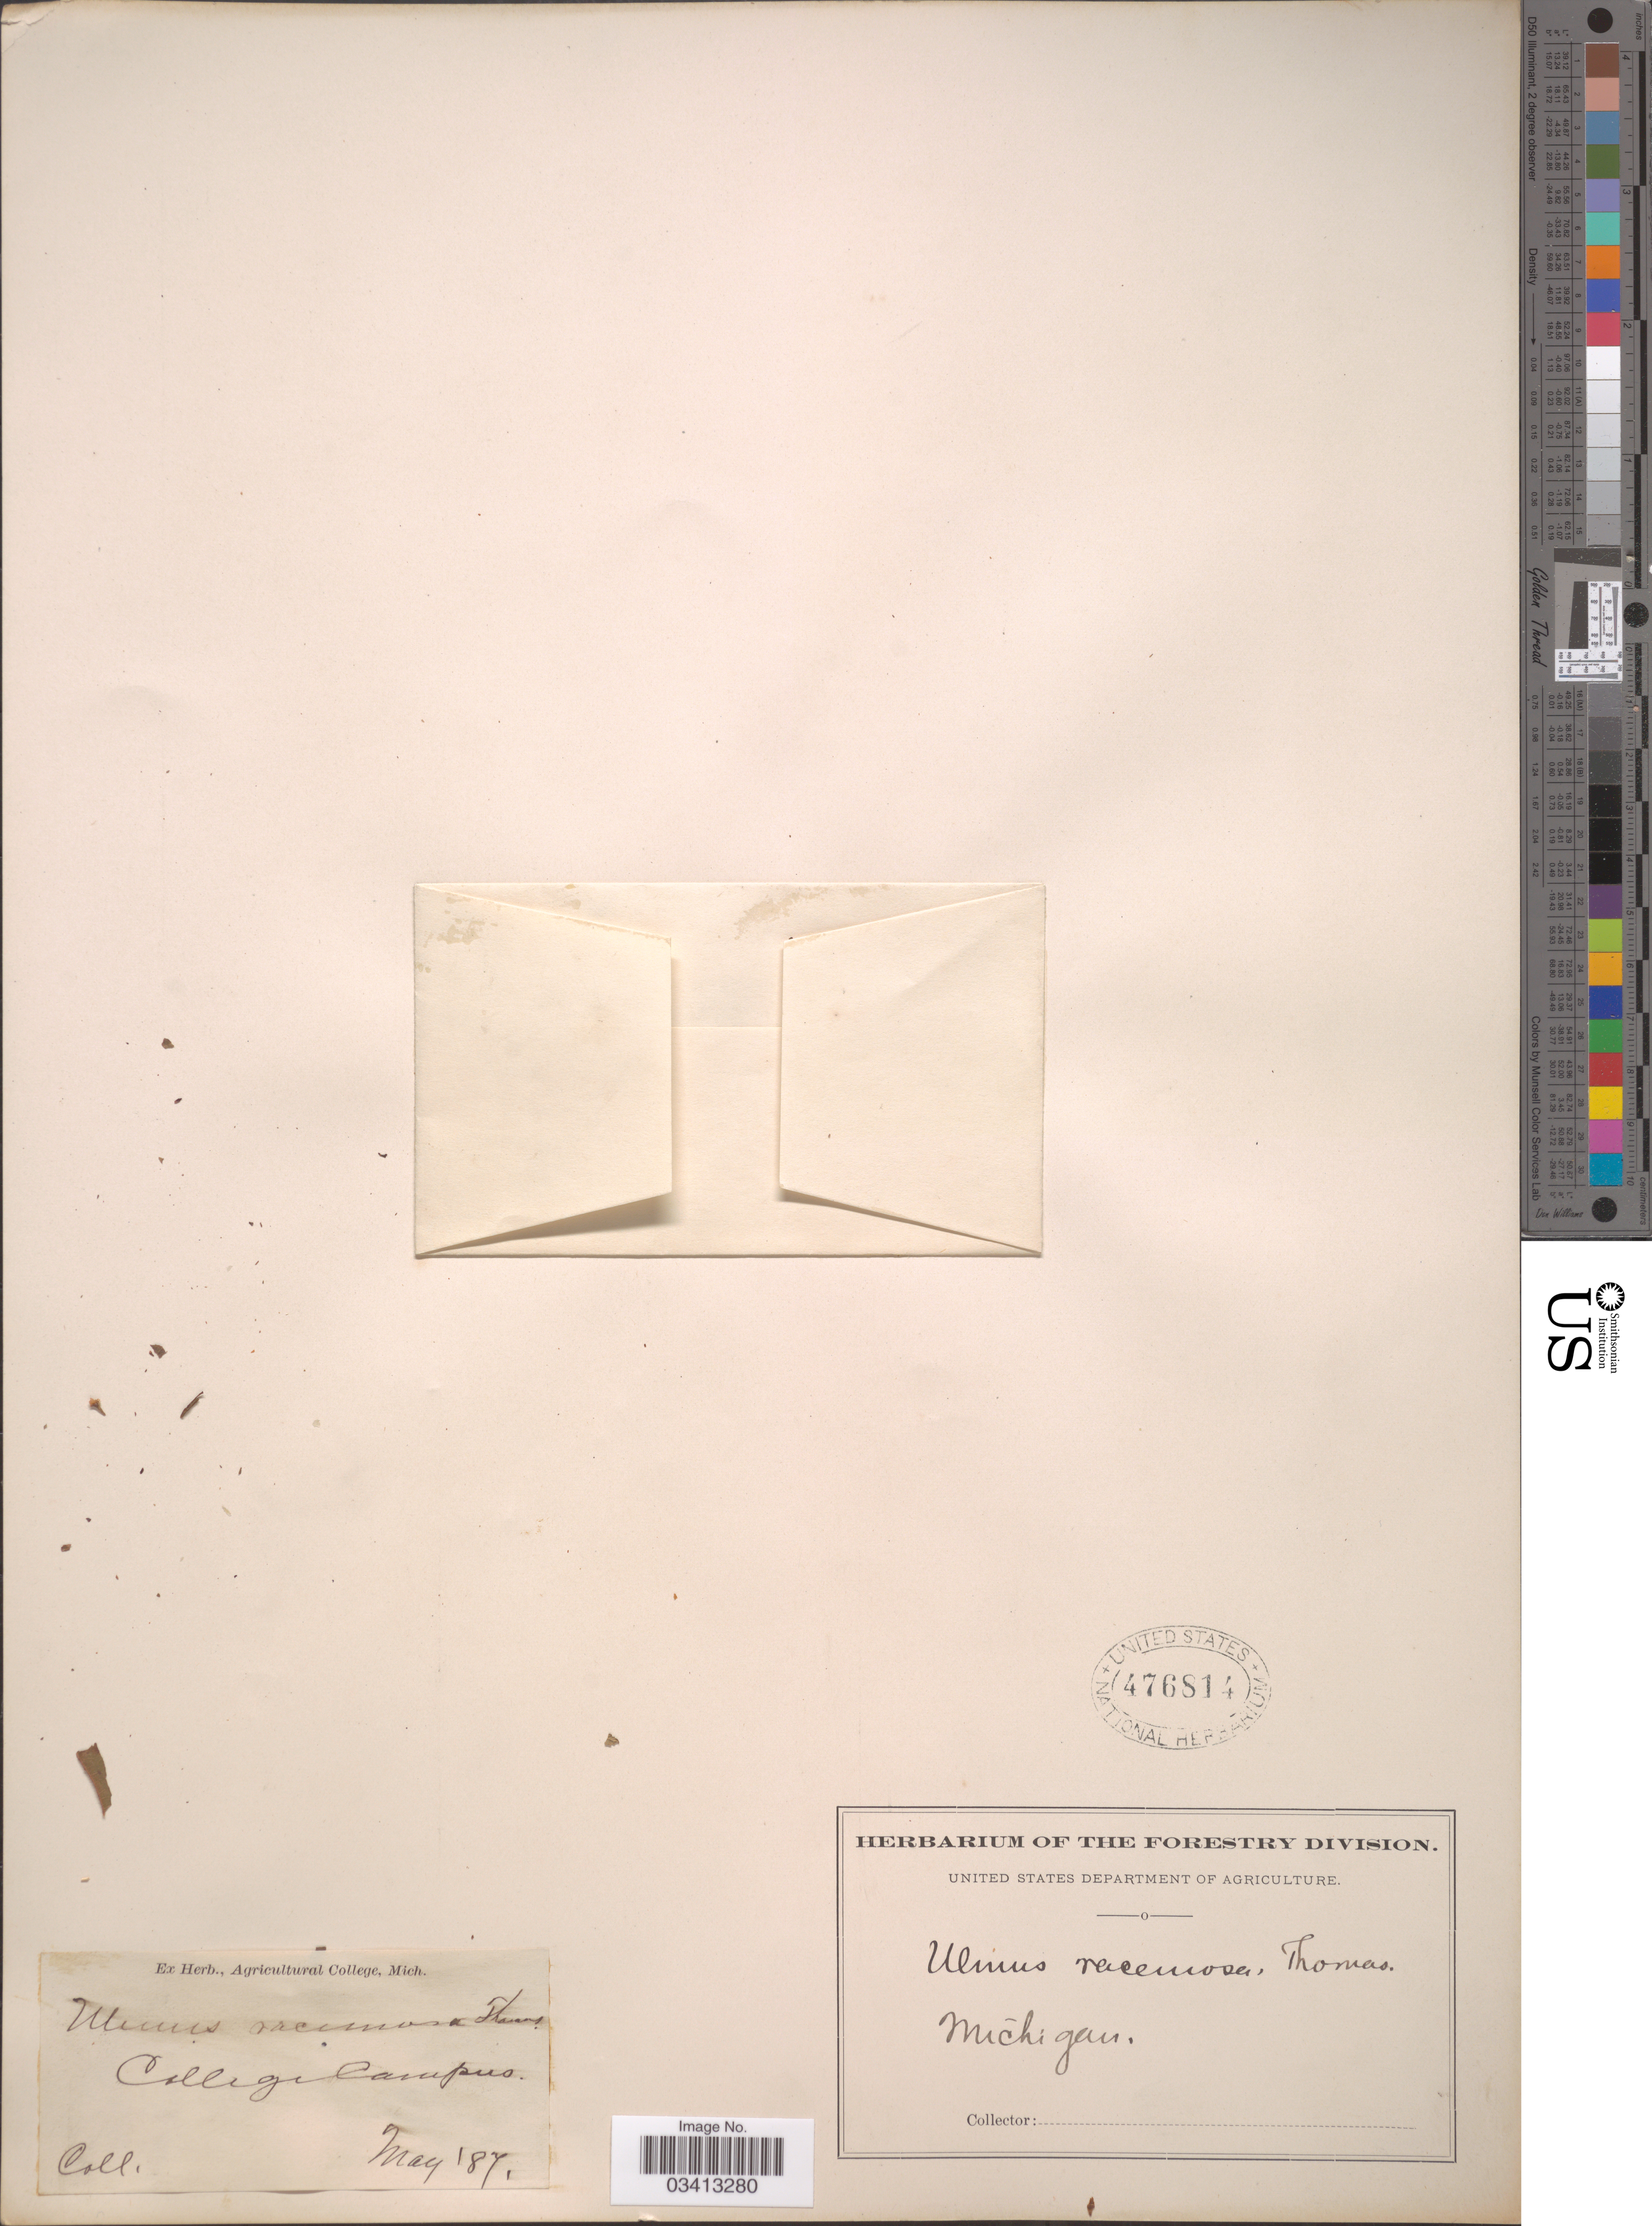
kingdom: Plantae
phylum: Tracheophyta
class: Magnoliopsida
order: Rosales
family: Ulmaceae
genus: Ulmus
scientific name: Ulmus thomasii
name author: Sarg.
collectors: ex herb. Agricultural College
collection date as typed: Transcribed d/m/y: /5/87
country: United States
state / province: Michigan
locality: College Campus.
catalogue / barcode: US 476814